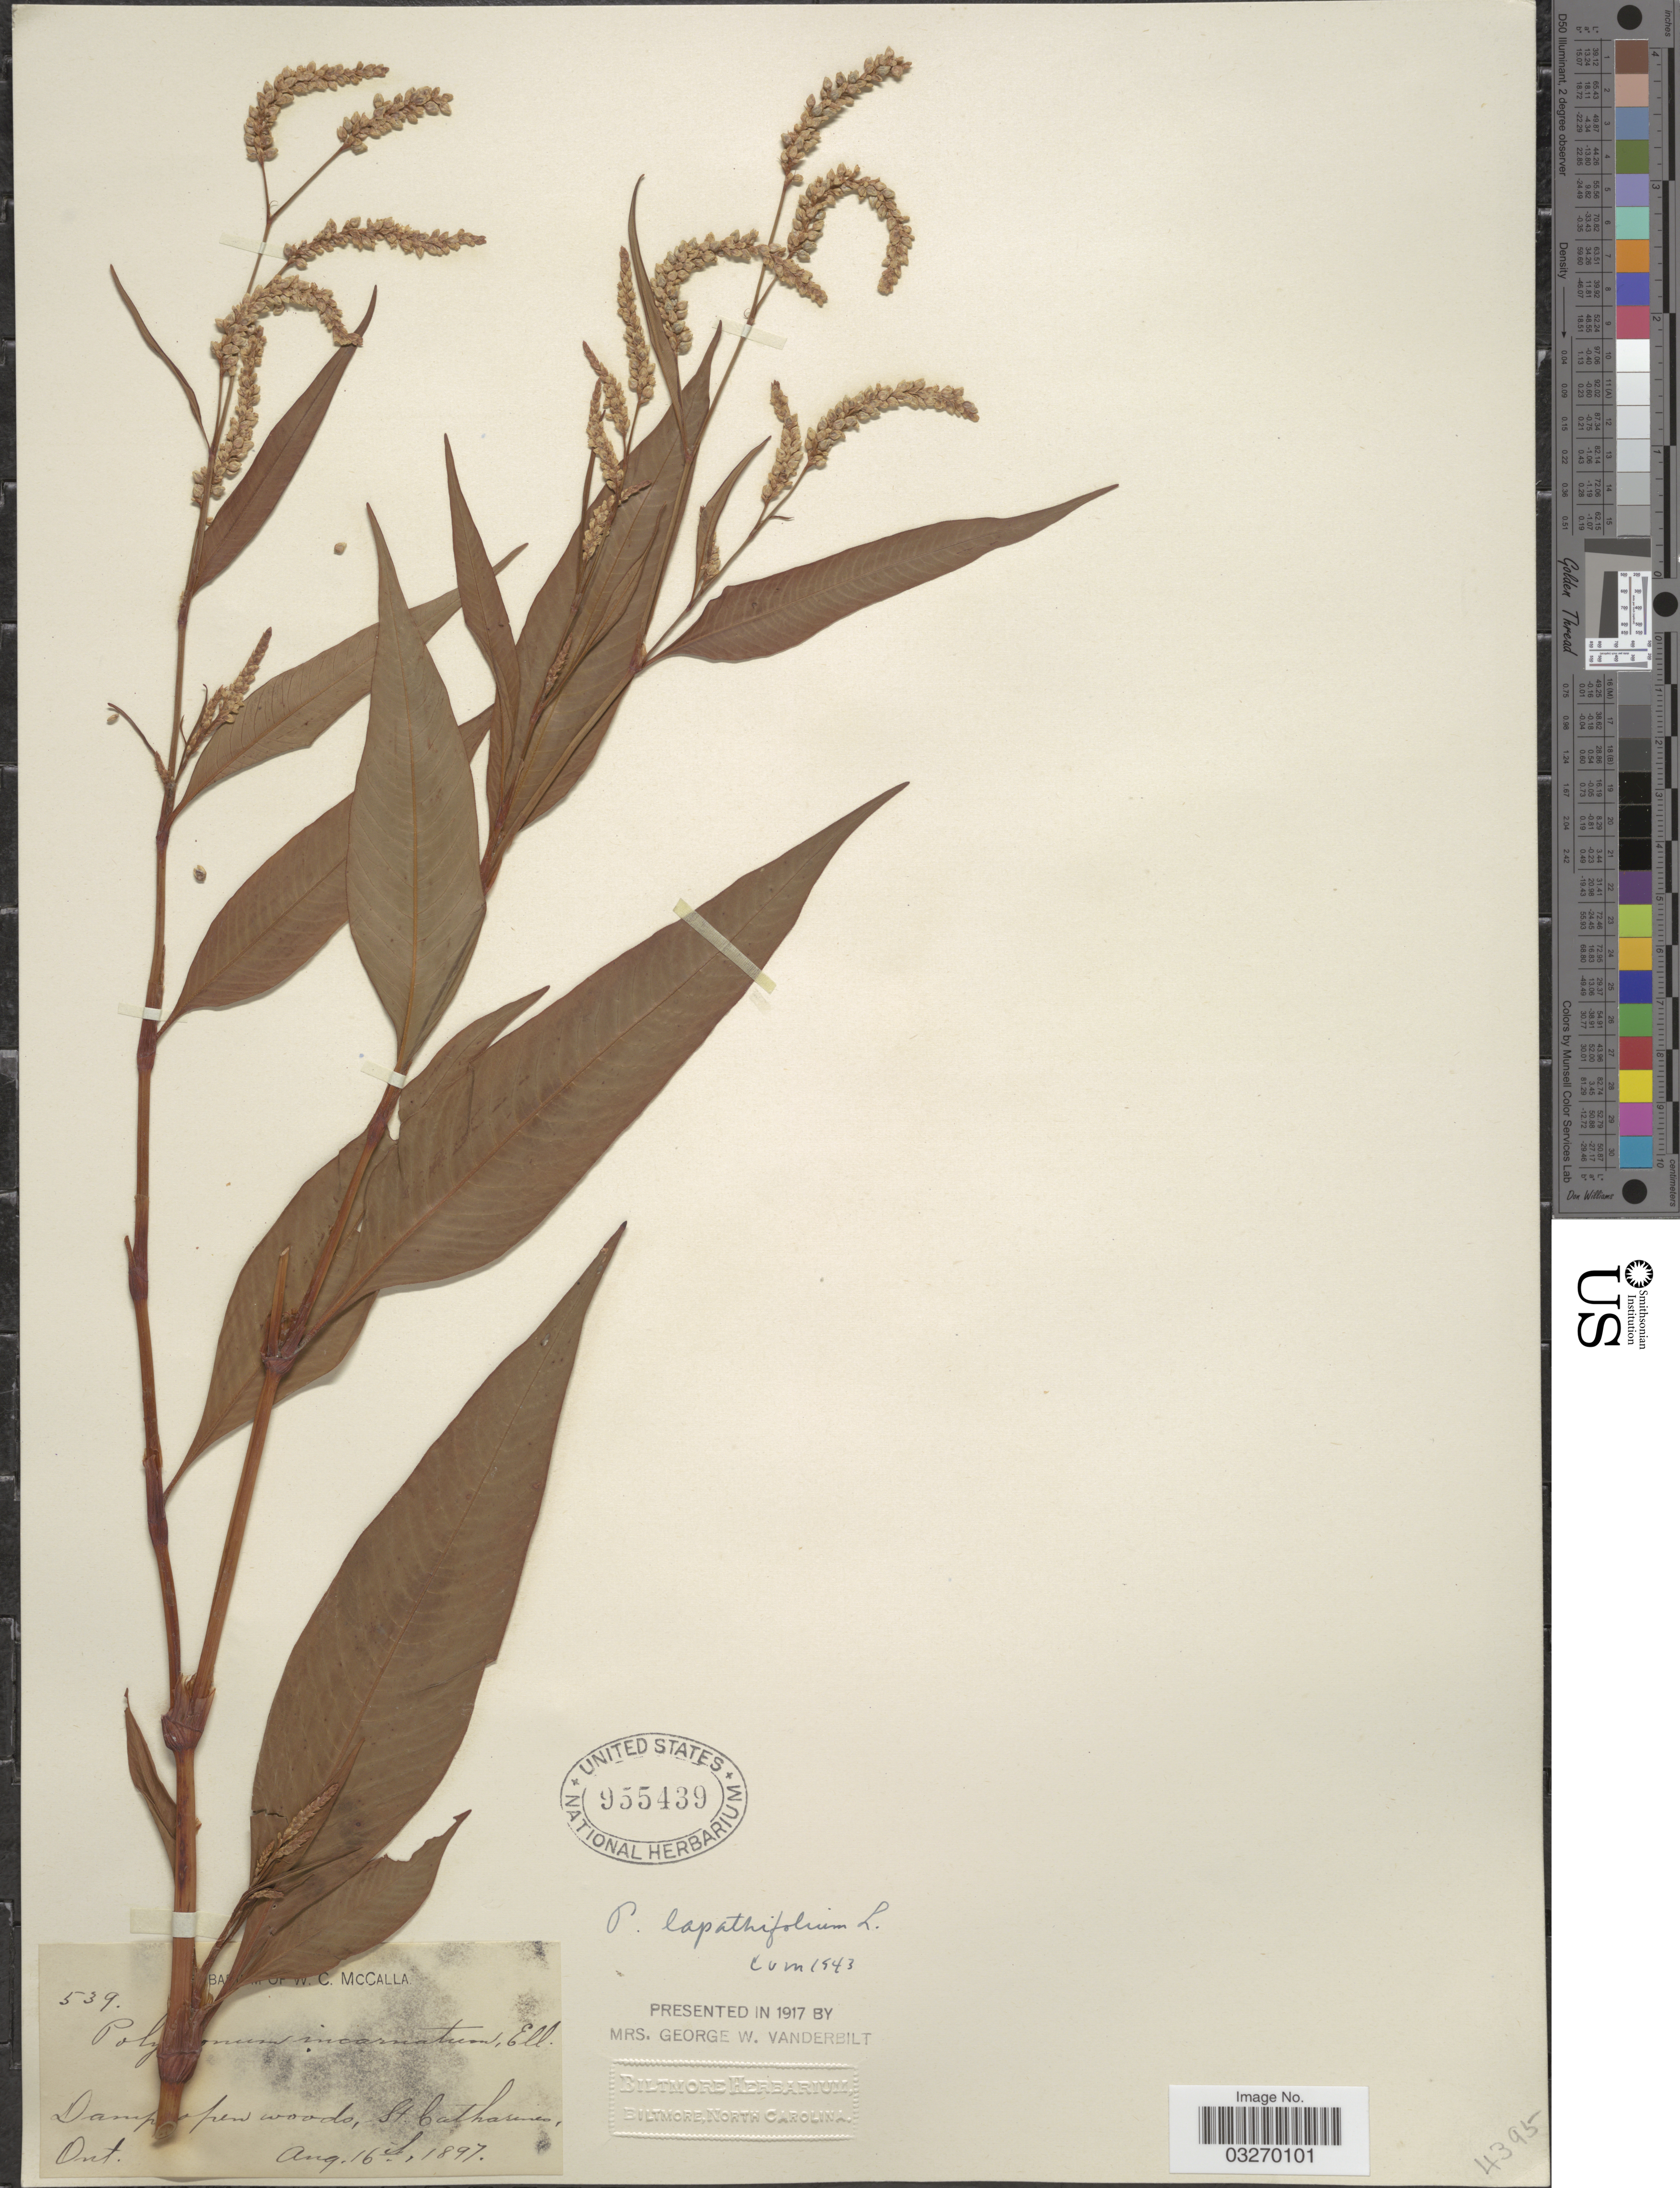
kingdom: Plantae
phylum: Tracheophyta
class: Magnoliopsida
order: Caryophyllales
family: Polygonaceae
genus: Persicaria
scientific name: Persicaria lapathifolia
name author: (L.) Delarbre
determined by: Atha, D. E.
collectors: ex herb. W. C. McCalla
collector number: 539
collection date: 1897-08-16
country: Canada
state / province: Ontario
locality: St. Catharines.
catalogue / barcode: US 955439